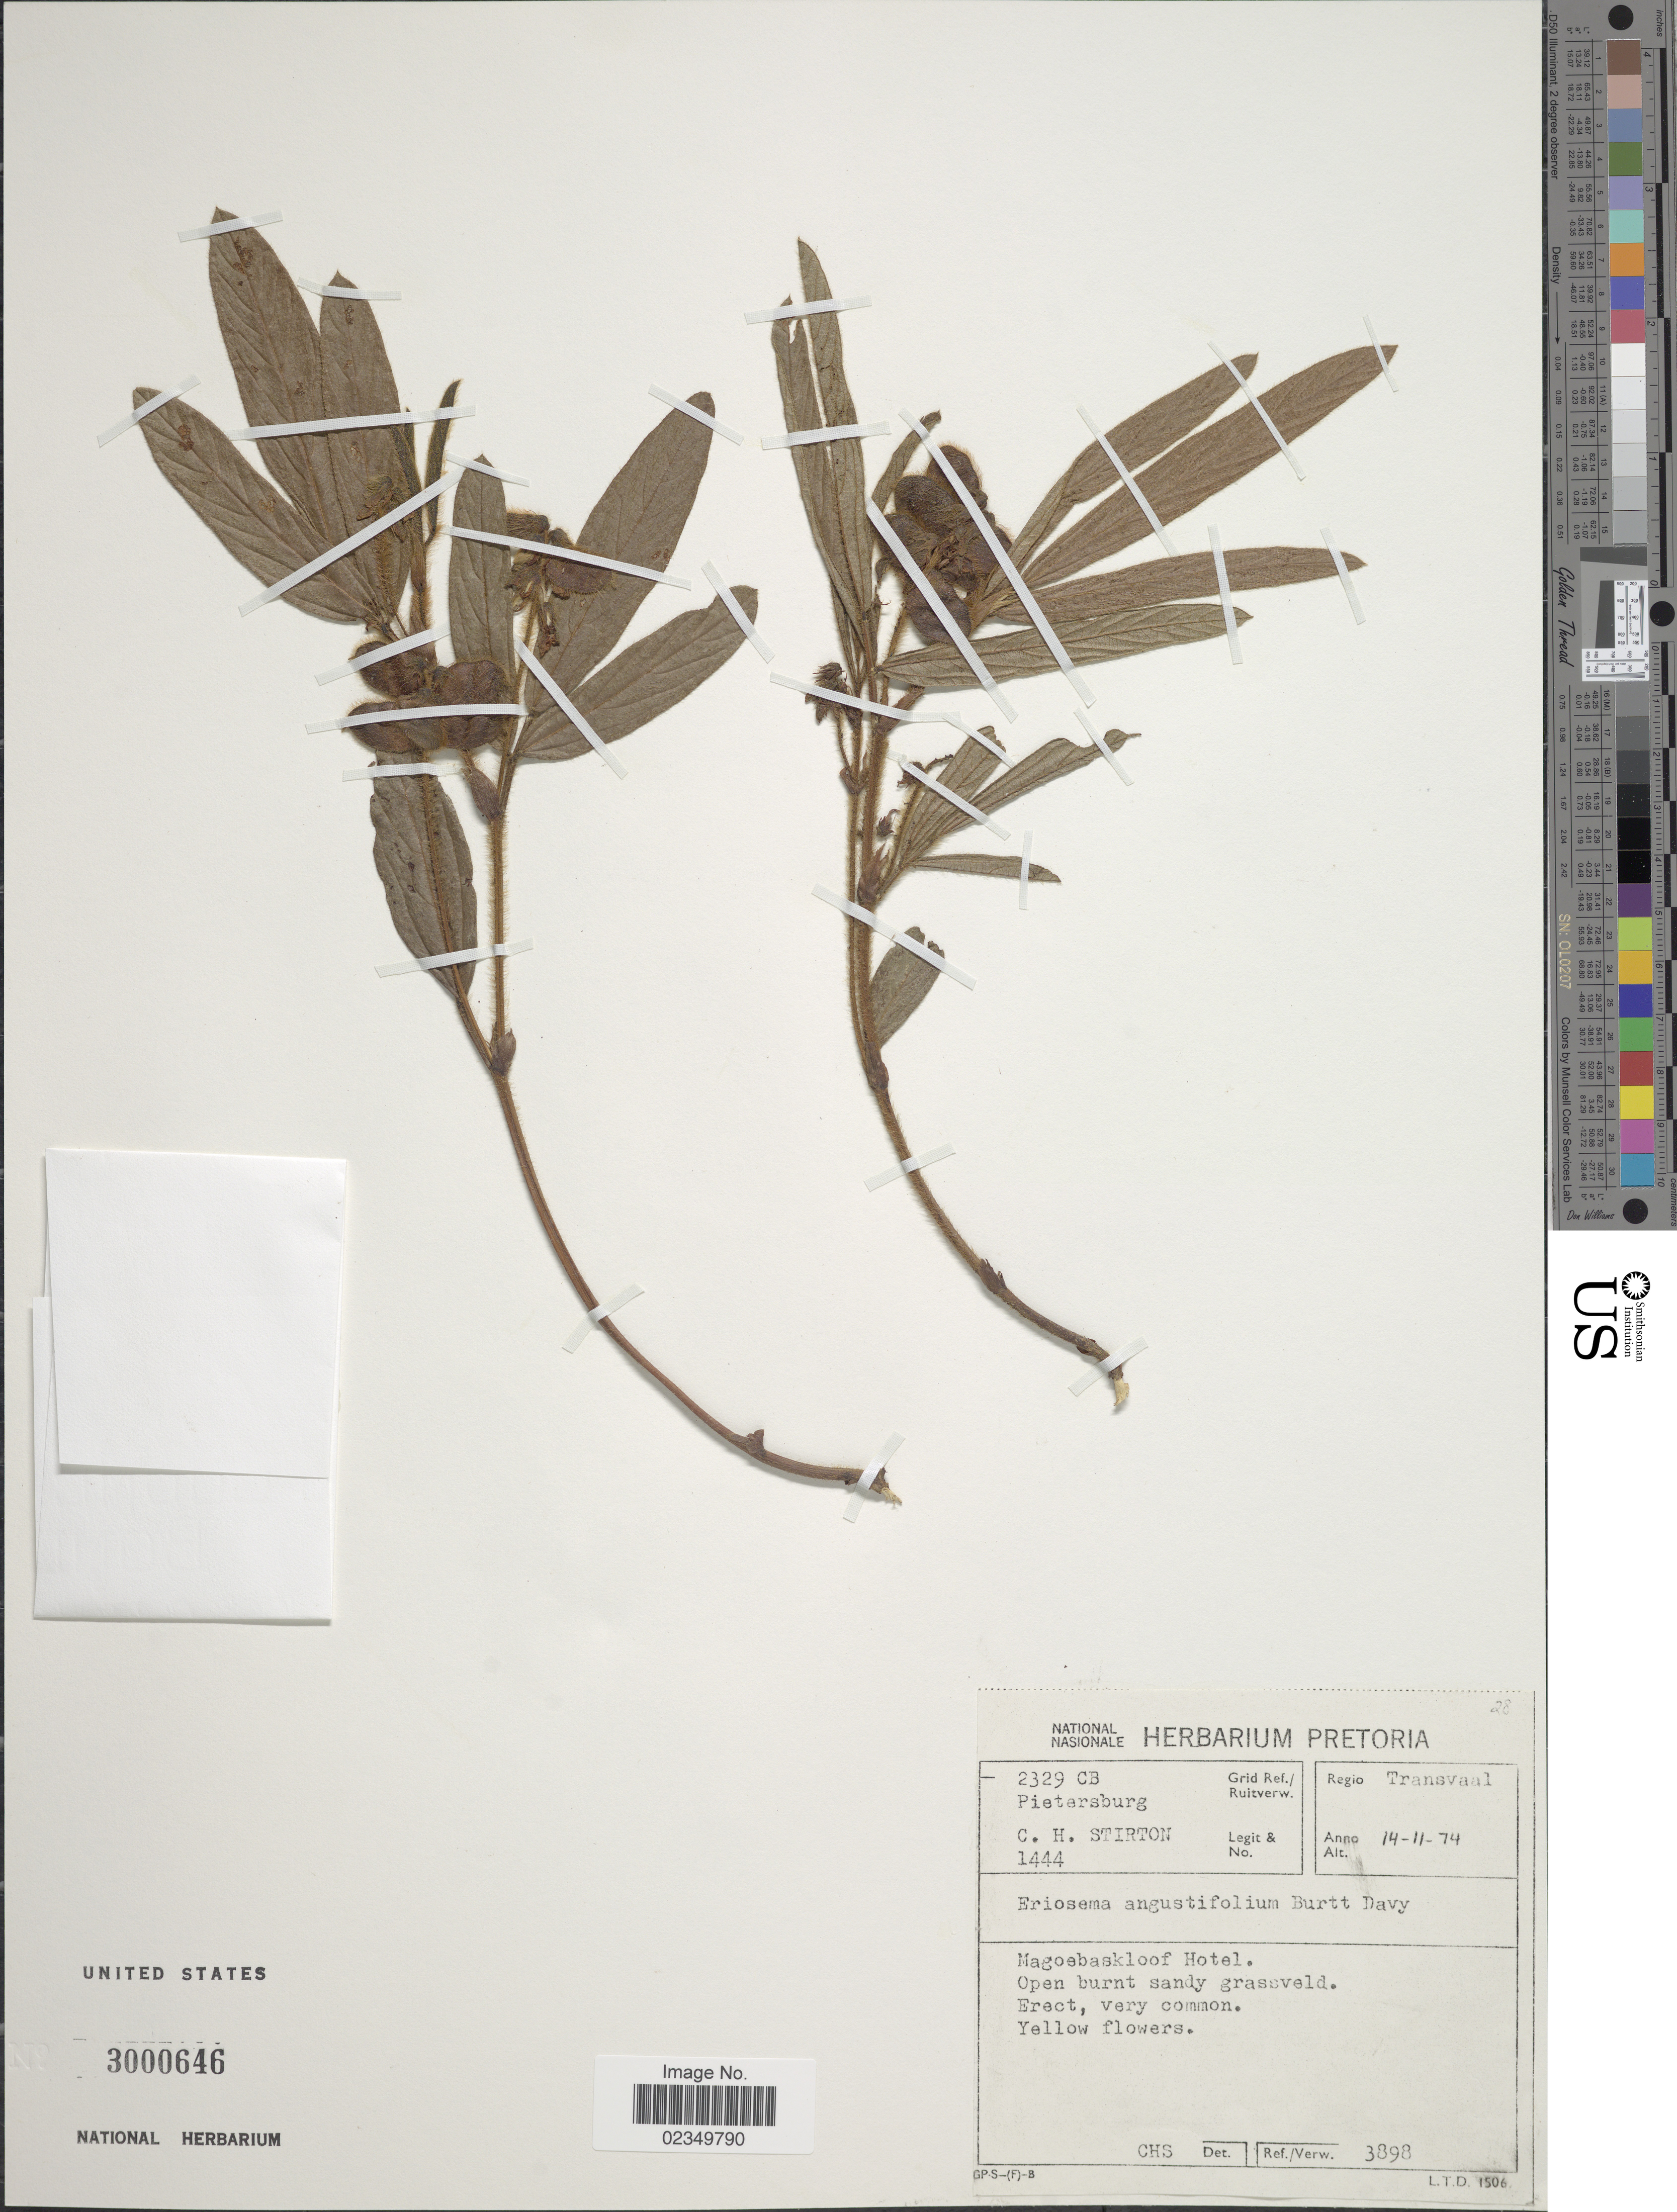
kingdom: Plantae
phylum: Tracheophyta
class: Magnoliopsida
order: Fabales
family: Fabaceae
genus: Eriosema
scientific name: Eriosema angustifolium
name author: Burtt Davy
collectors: C. H. Stirton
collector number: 1444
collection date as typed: Transcribed d/m/y: 14/11/74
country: South Africa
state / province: Limpopo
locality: Transvaal, Magoebaskloof Hotel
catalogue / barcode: US 3000646